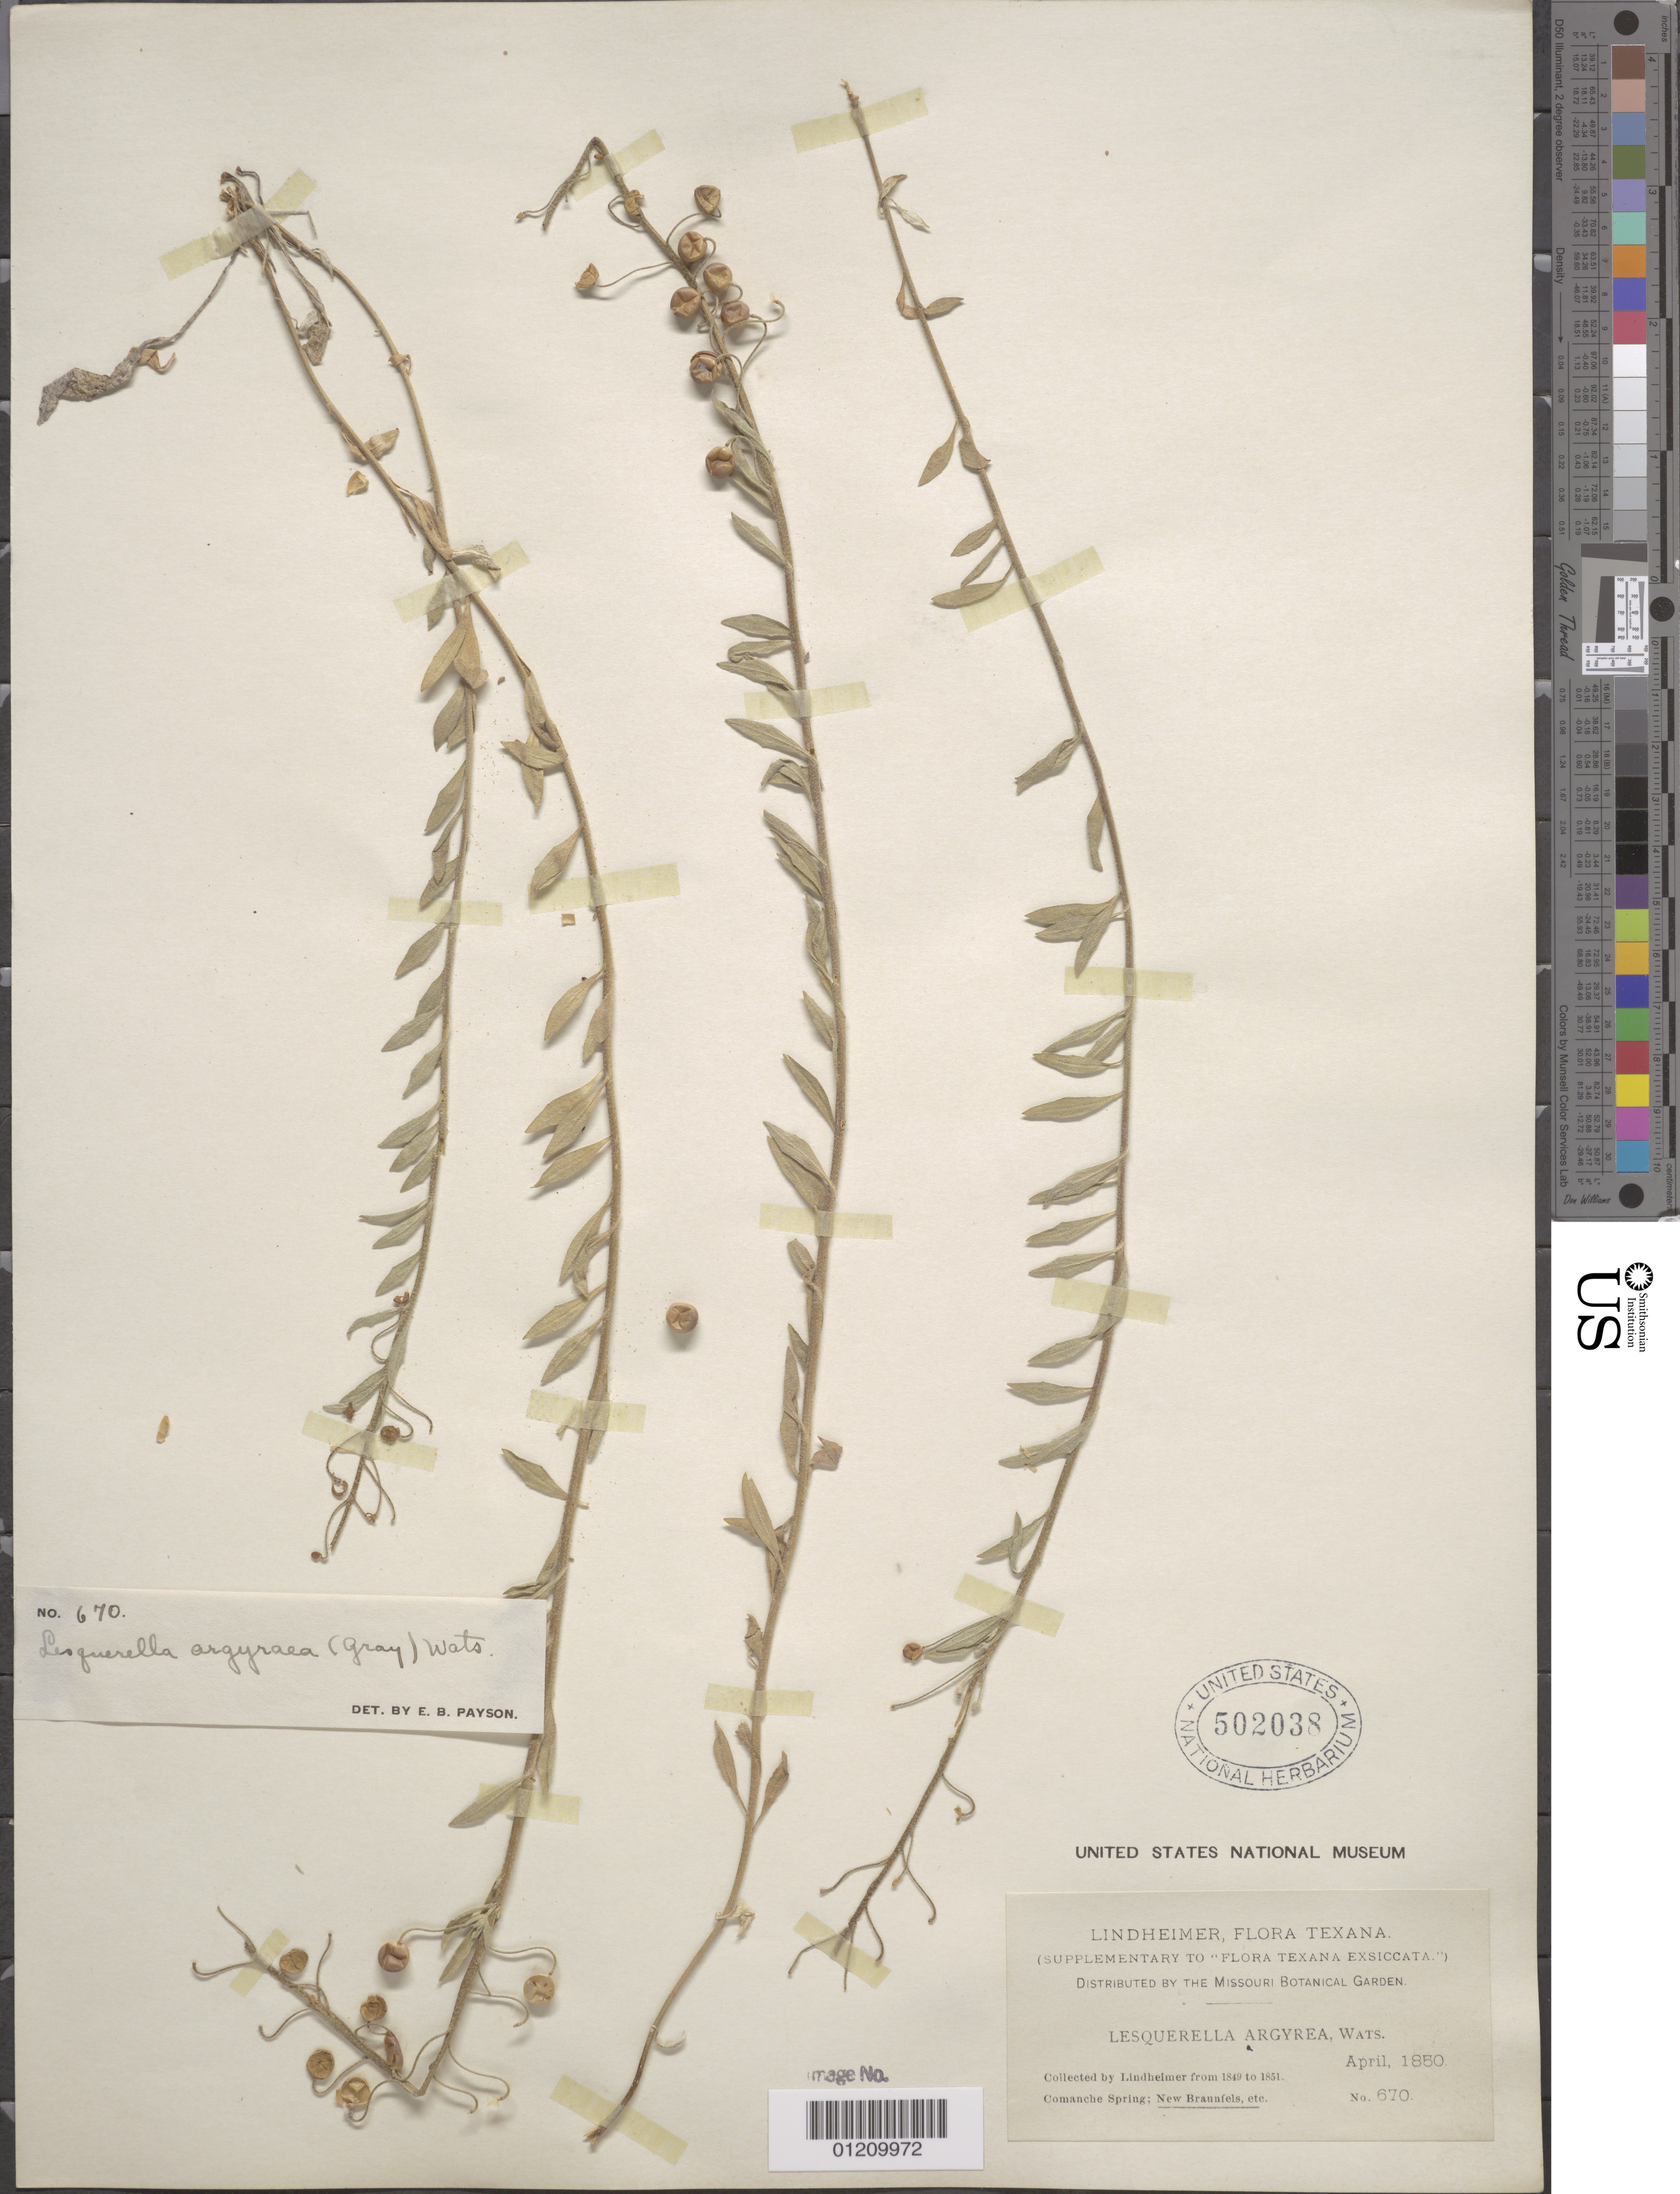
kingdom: Plantae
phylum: Tracheophyta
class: Magnoliopsida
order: Brassicales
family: Brassicaceae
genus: Lesquerella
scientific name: Lesquerella argyraea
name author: (A. Gray) S. Watson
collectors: F. J. Lindheimer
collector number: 670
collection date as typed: Apr 1850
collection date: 1850-04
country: United States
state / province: Texas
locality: Comanche Spring: New Braunfels, etc.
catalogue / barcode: US 502038